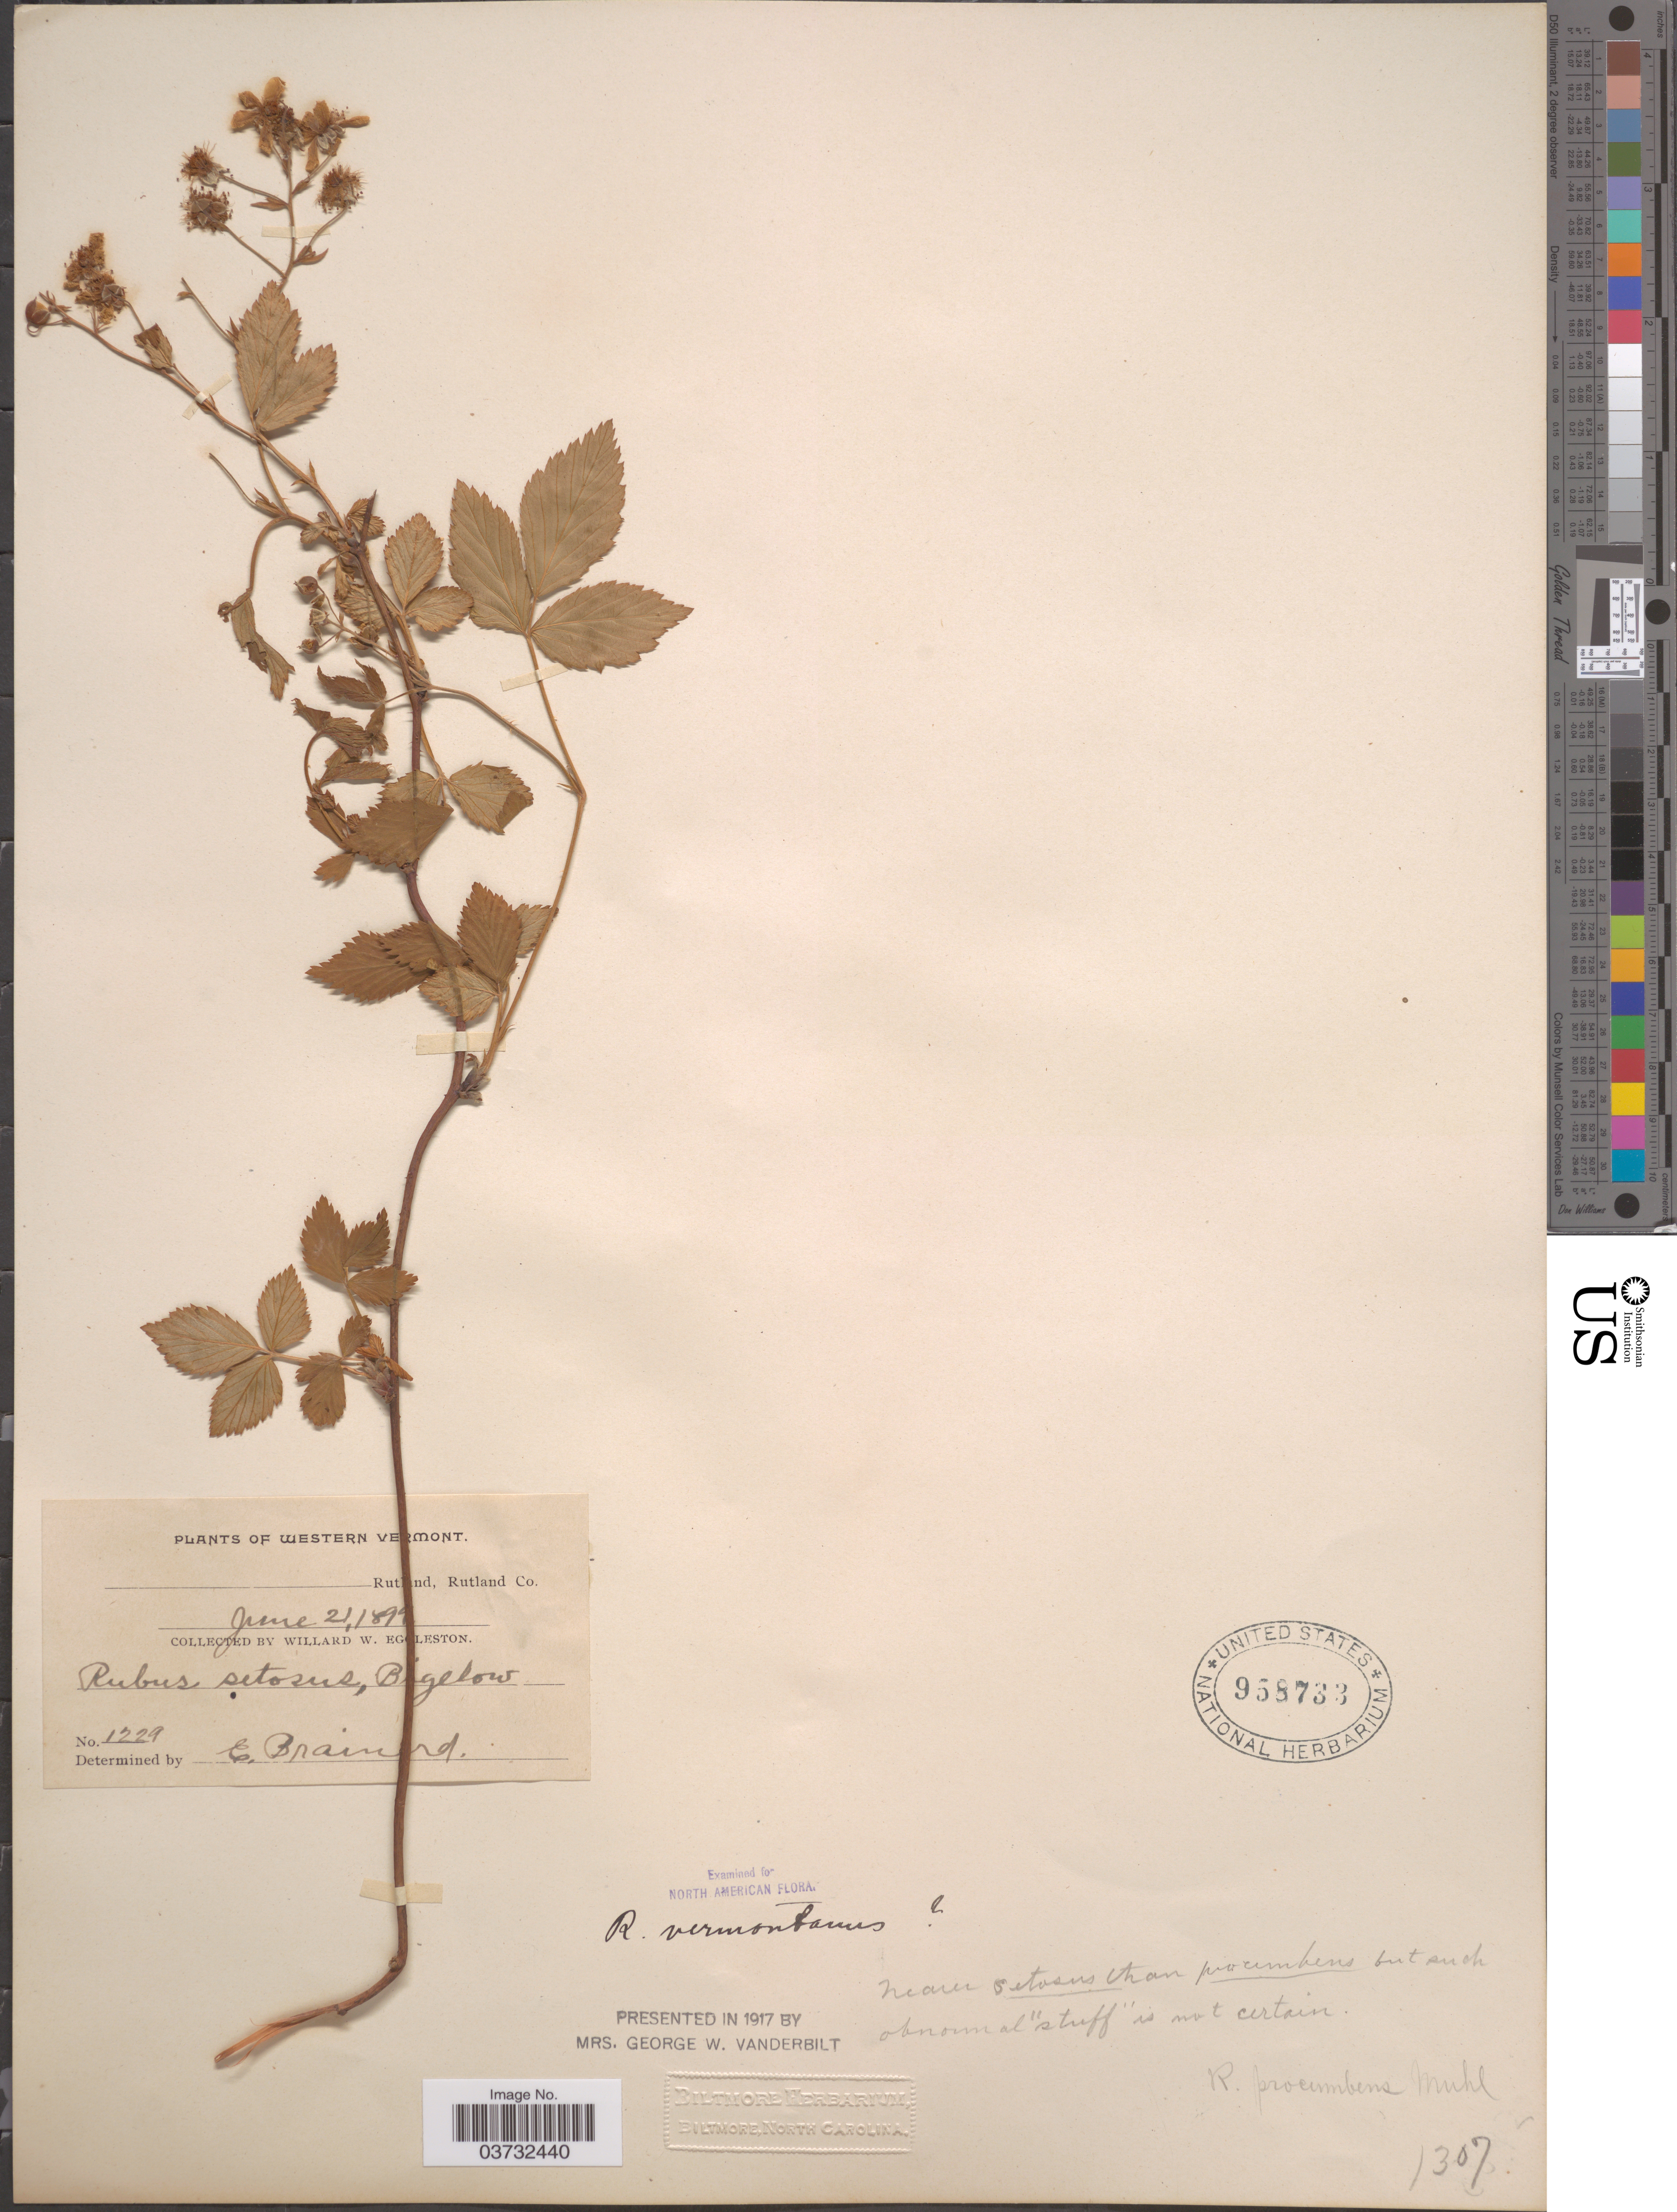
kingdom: Plantae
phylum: Tracheophyta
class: Magnoliopsida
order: Rosales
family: Rosaceae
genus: Rubus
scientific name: Rubus vermontanus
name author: Blanch.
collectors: W. W. Eggleston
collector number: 1229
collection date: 1899-06-21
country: United States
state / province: Vermont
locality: Western Vermont. Rutland, Rutland Co.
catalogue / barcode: US 958733